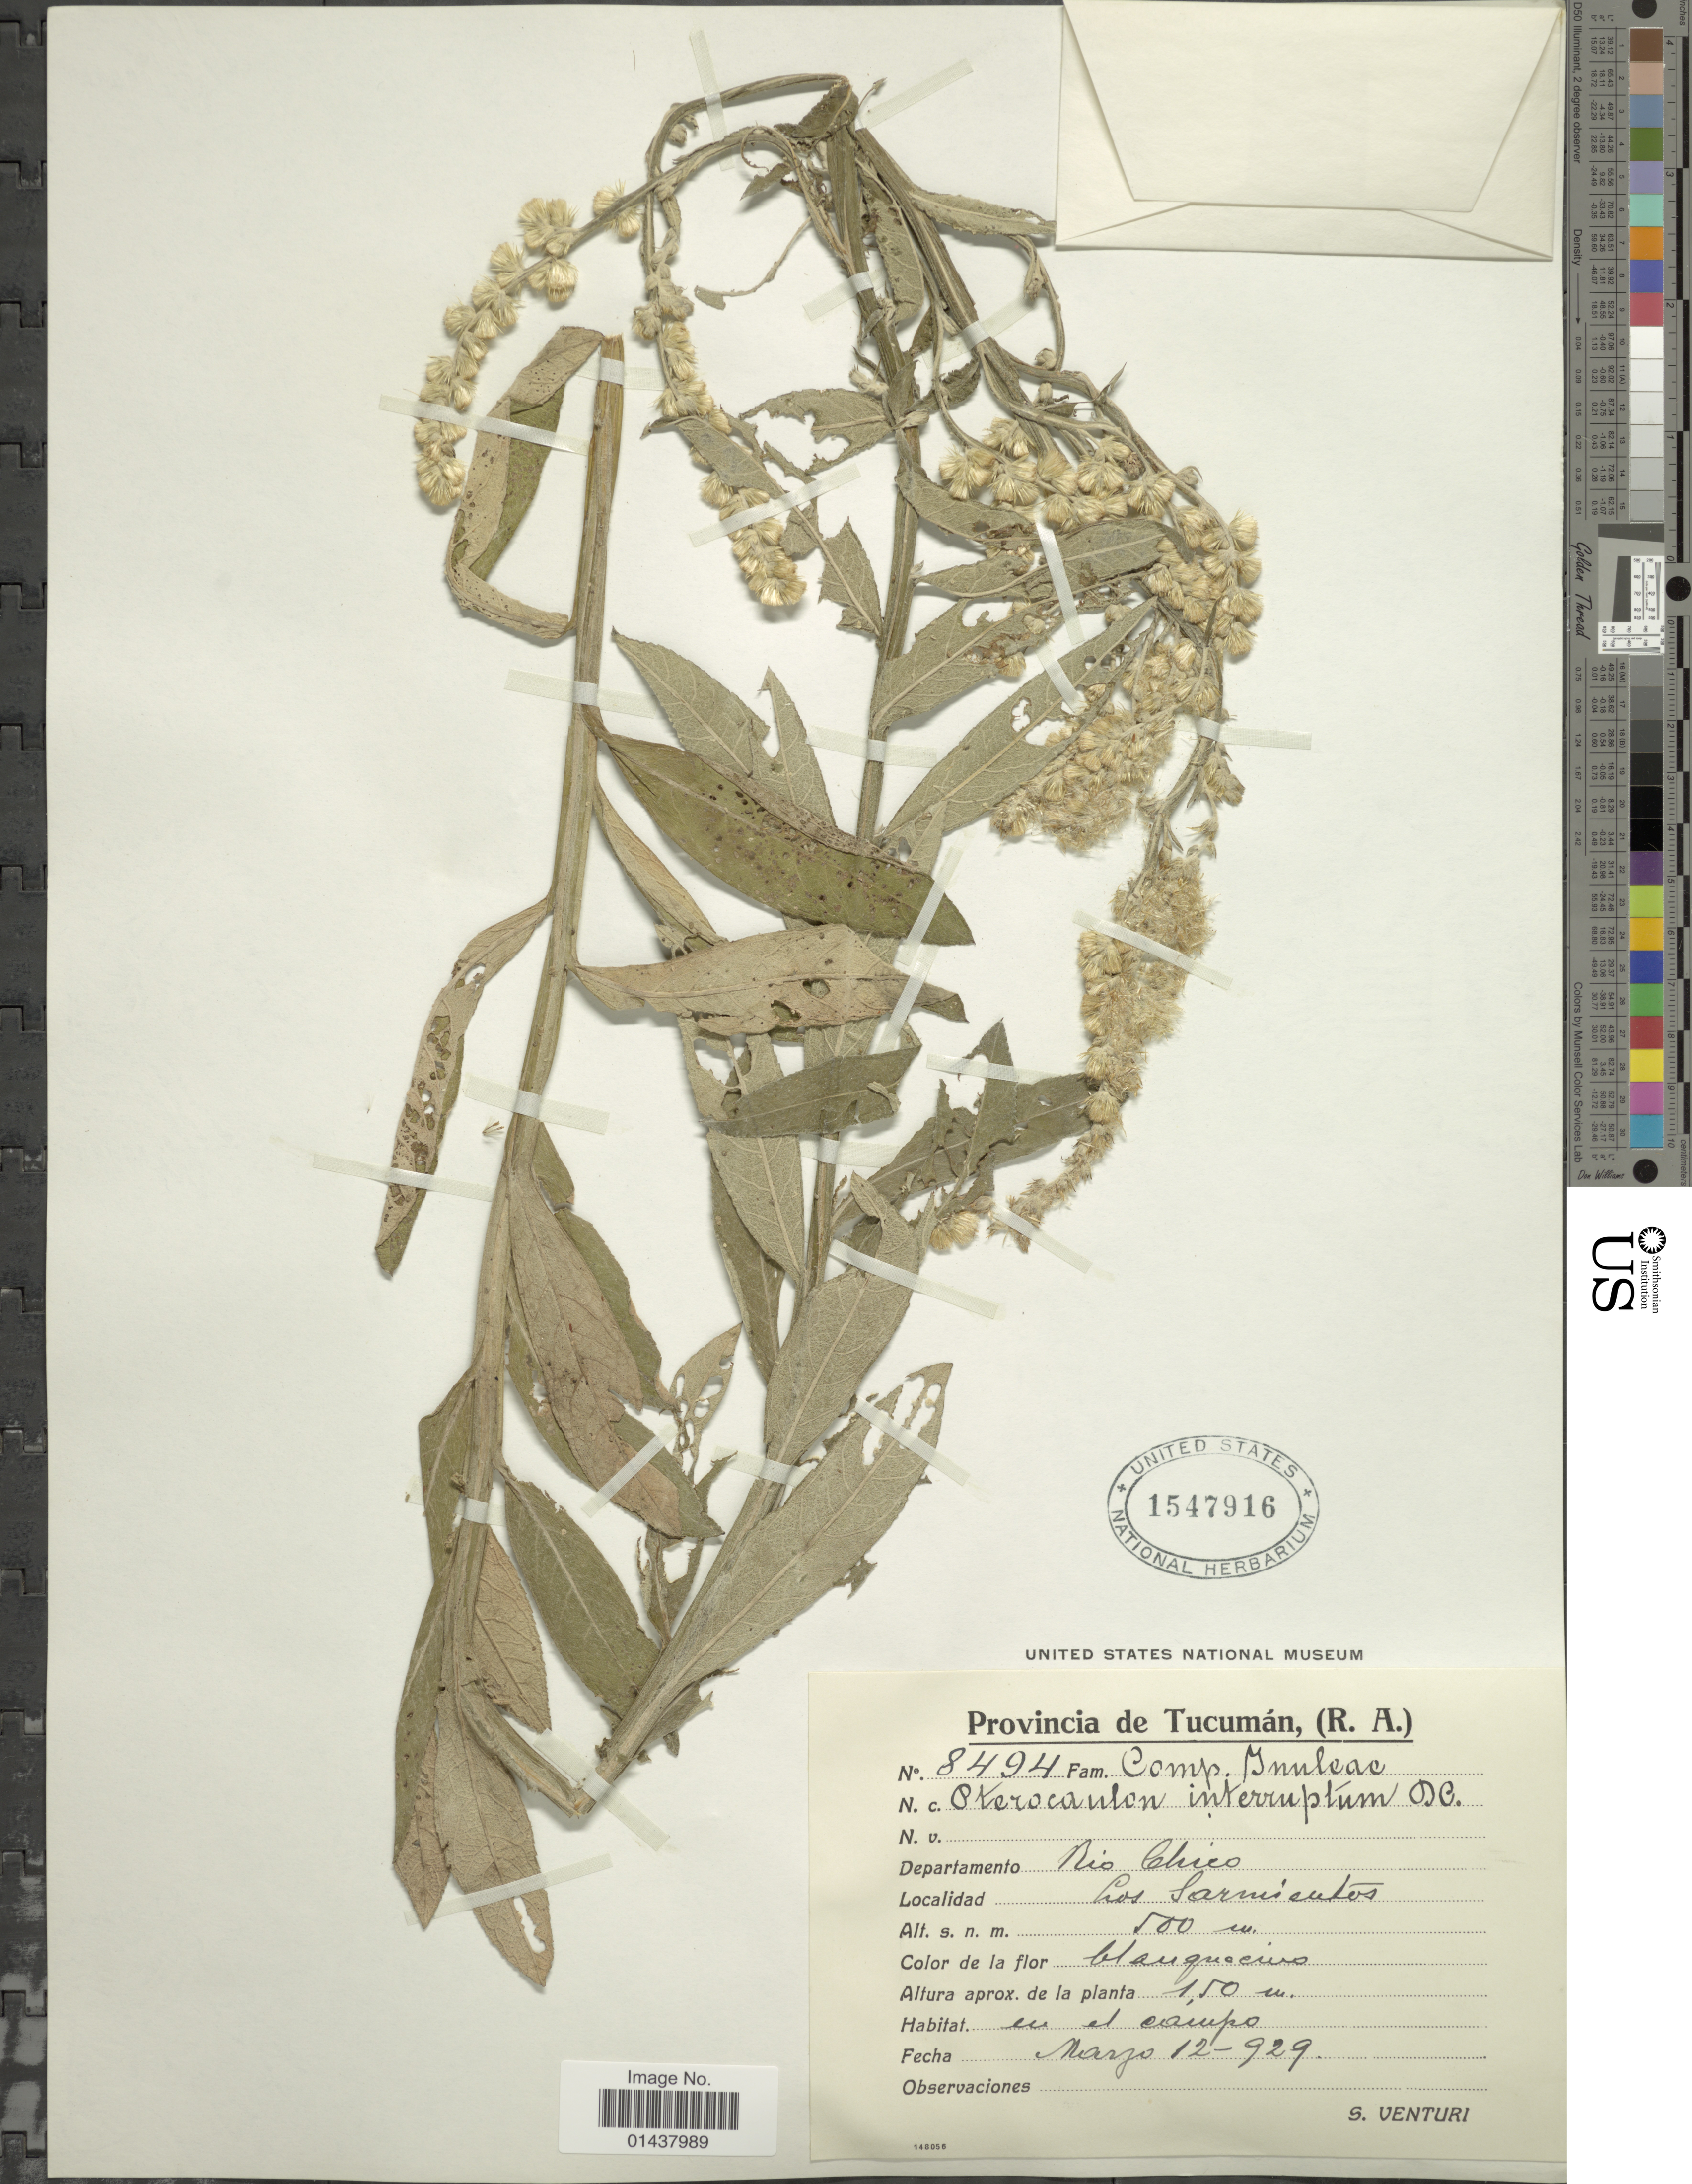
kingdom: Plantae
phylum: Tracheophyta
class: Magnoliopsida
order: Asterales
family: Asteraceae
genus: Pterocaulon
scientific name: Pterocaulon alopecuroides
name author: (Lam.) DC.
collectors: S. Venturi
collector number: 8494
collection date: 1929-03-12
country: Argentina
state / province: Tucuman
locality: Departamento Rio Chico, Los Sarmientos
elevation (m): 500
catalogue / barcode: US 1547916